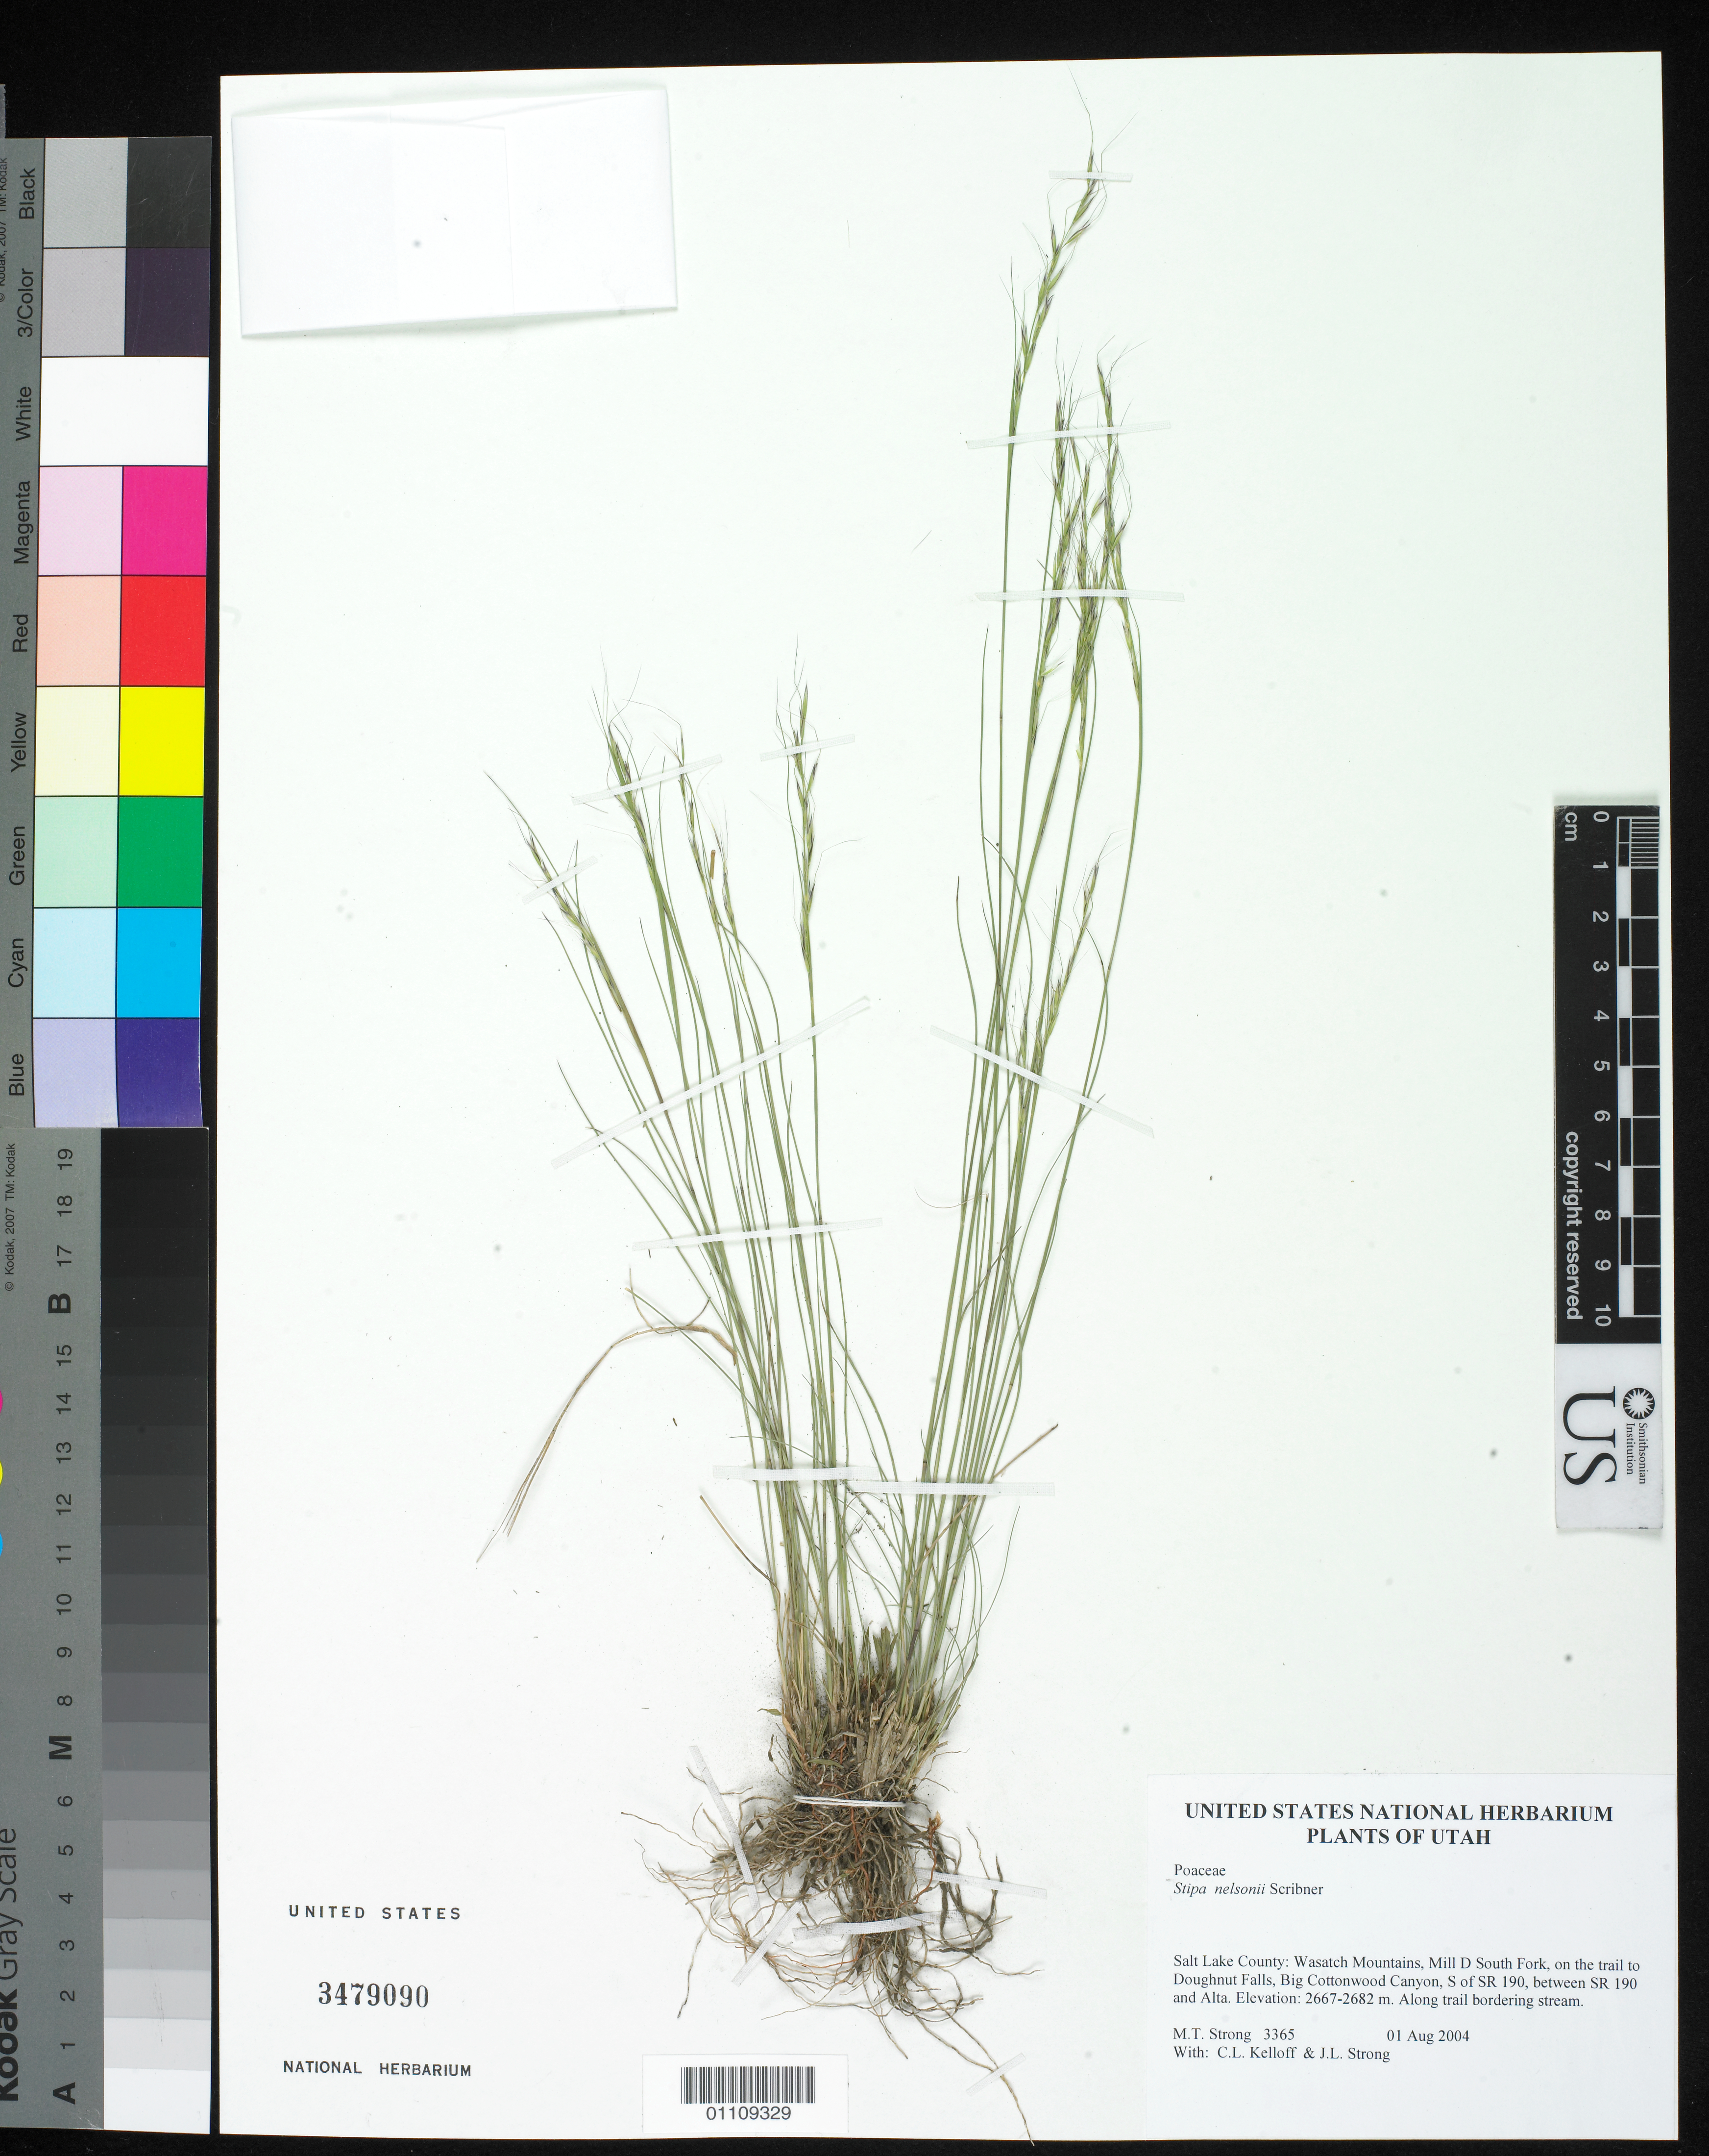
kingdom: Plantae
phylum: Tracheophyta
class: Liliopsida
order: Poales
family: Poaceae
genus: Eriocoma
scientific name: Eriocoma nelsonii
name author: (Scribn.) Romasch.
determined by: Poaceae Reorganization Project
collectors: M. T. Strong, C. L. Kelloff & J. L. Strong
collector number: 3365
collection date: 2004-08-01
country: United States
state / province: Utah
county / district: Salt Lake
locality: Wasatch Mt., Mill D South Fork, on the trail to Doughnut Falls, Big Cottonwood Canyon, S. of SR 190, between SR 190 and Alta.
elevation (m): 813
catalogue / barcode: US 3479090